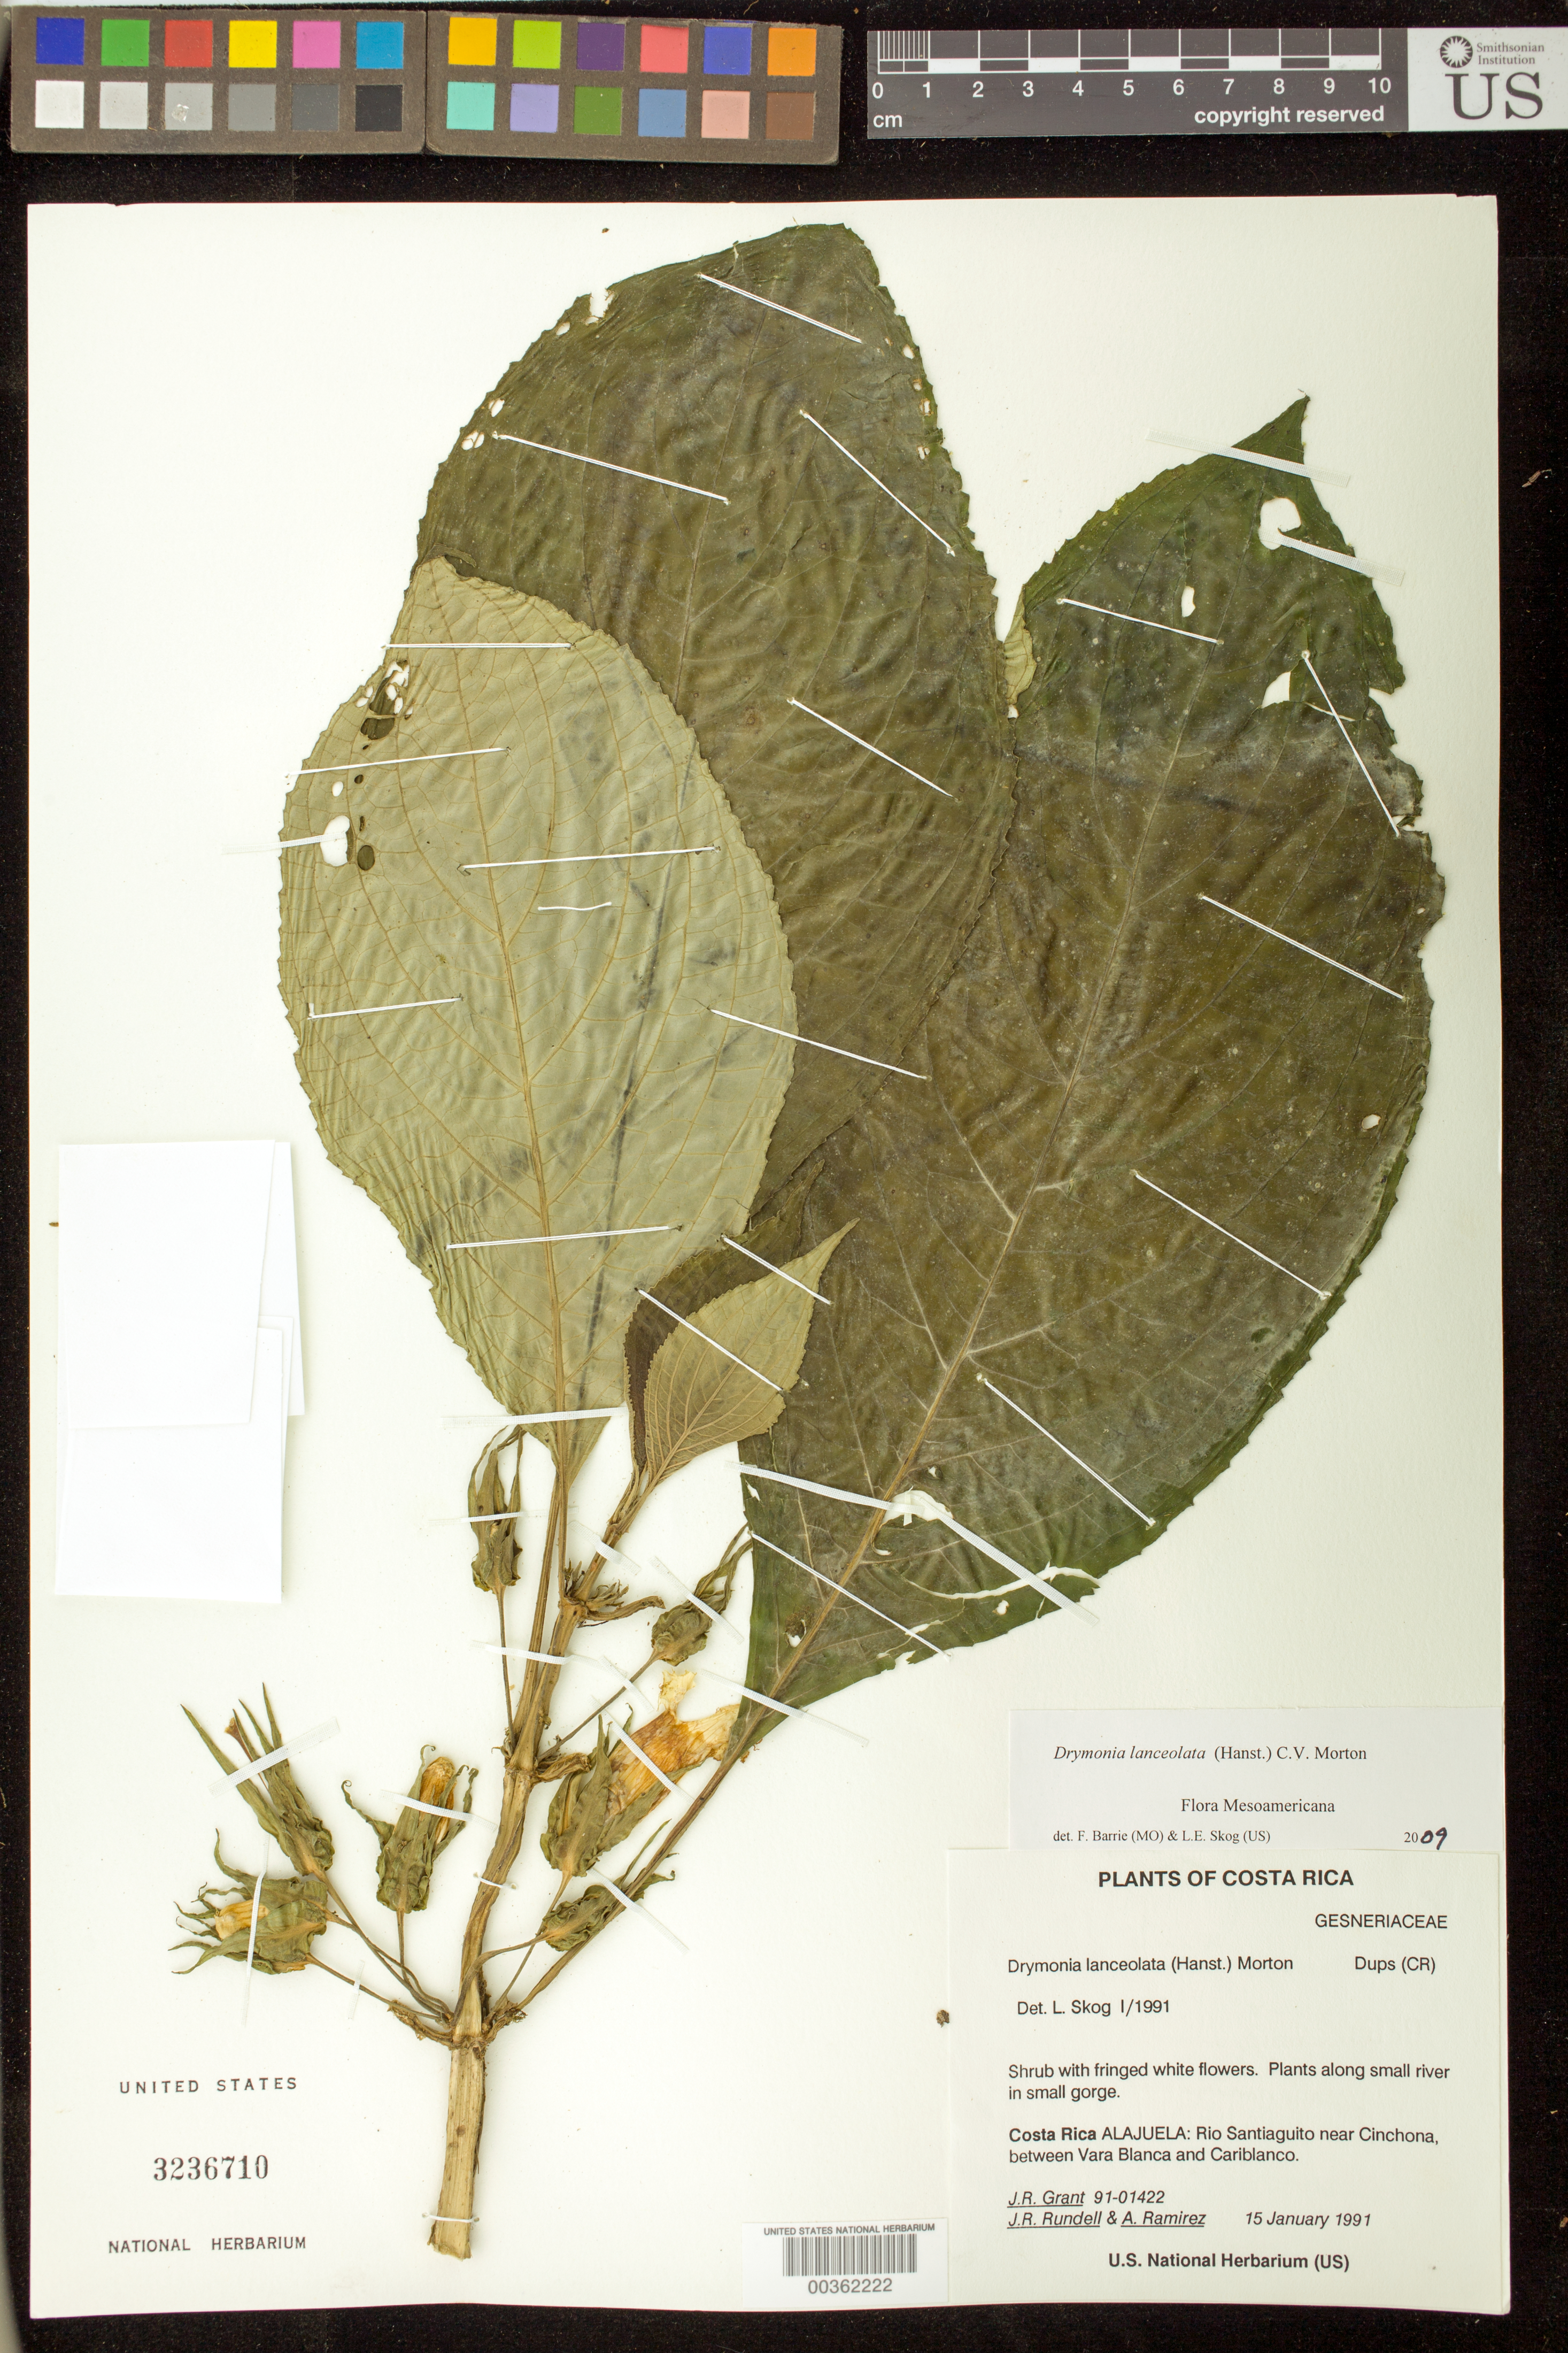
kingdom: Plantae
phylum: Tracheophyta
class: Magnoliopsida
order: Lamiales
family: Gesneriaceae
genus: Drymonia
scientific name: Drymonia lanceolata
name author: (Hanst.) C.V. Morton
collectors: J. R. Grant, J. R. Rundell & A. Ramirez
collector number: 9101422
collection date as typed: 15 Jan 1991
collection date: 1991-01-15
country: Costa Rica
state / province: Alajuela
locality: Rio Santiaguito near Cinchona, between Vara Blanca and Cariblanco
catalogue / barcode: US 3236710